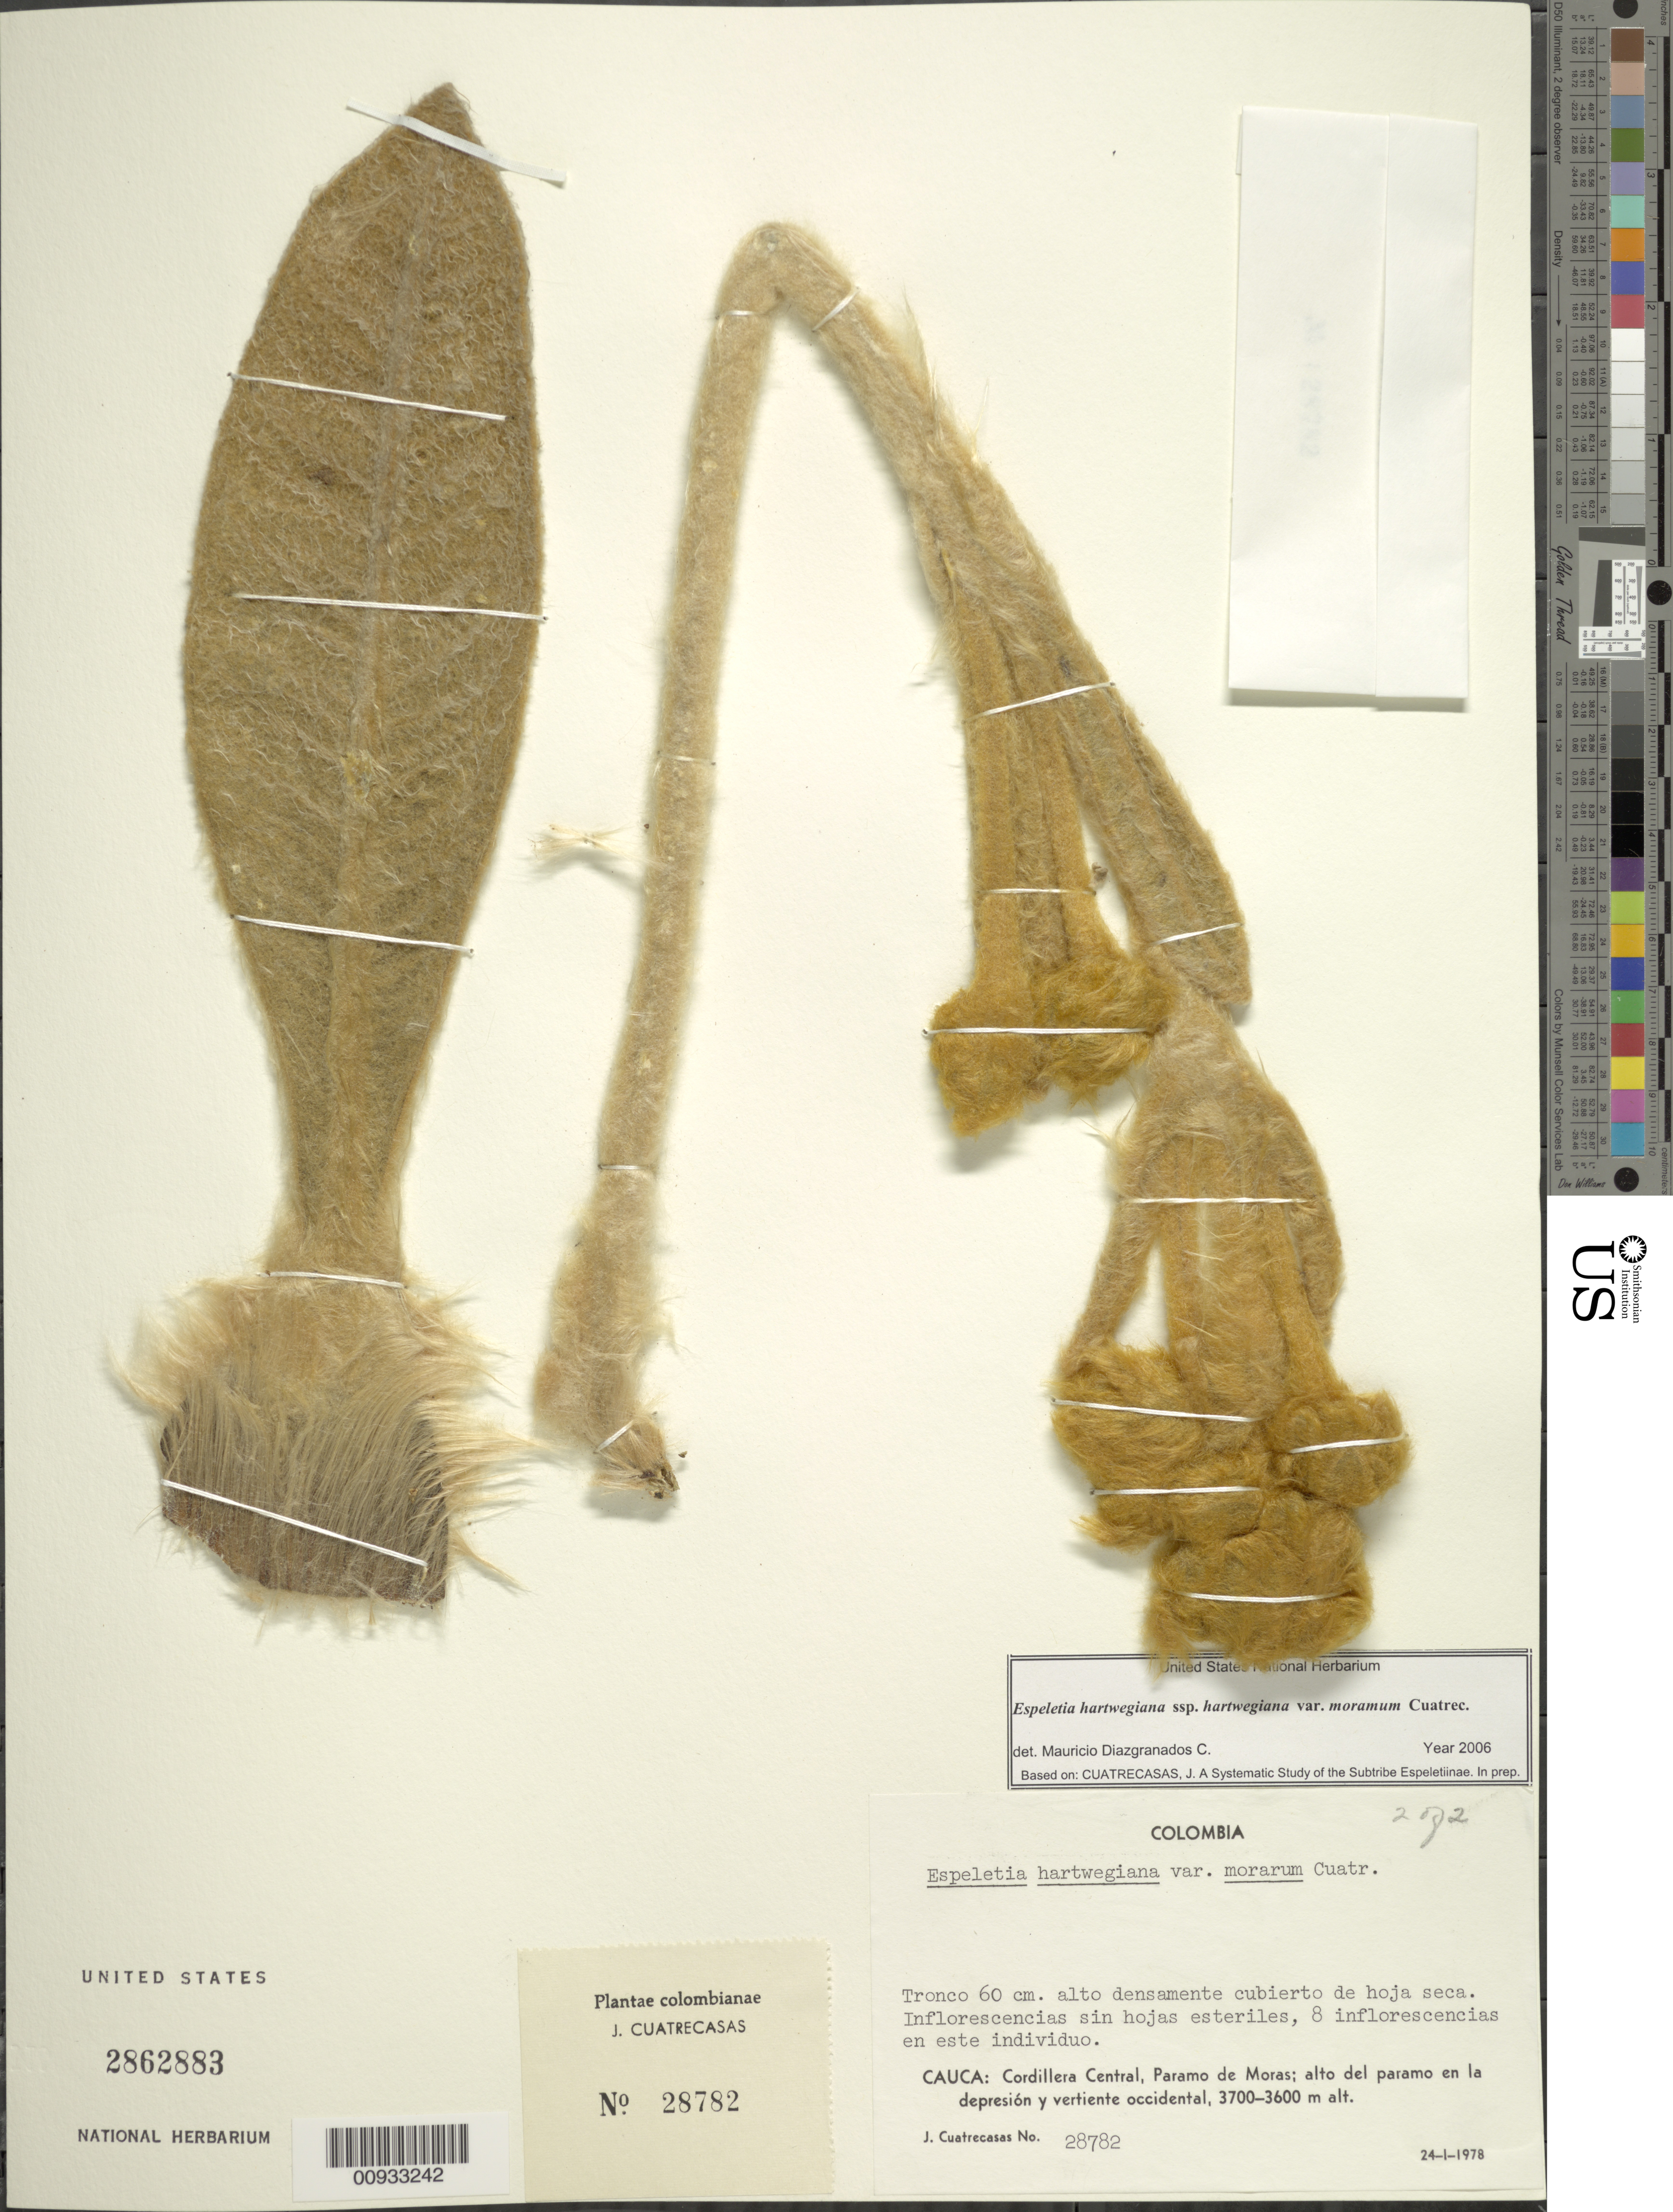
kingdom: Plantae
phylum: Tracheophyta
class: Magnoliopsida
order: Asterales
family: Asteraceae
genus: Espeletia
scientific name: Espeletia hartwegiana var. morarum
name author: Cuatrec.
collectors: J. Cuatrecasas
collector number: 28782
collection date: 1978-01-24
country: Colombia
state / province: Cauca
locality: Cordillera Central, Paramo de Moras; alto del paramo en la depresion y vertiente occidental.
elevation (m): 3600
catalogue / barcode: US 2862883